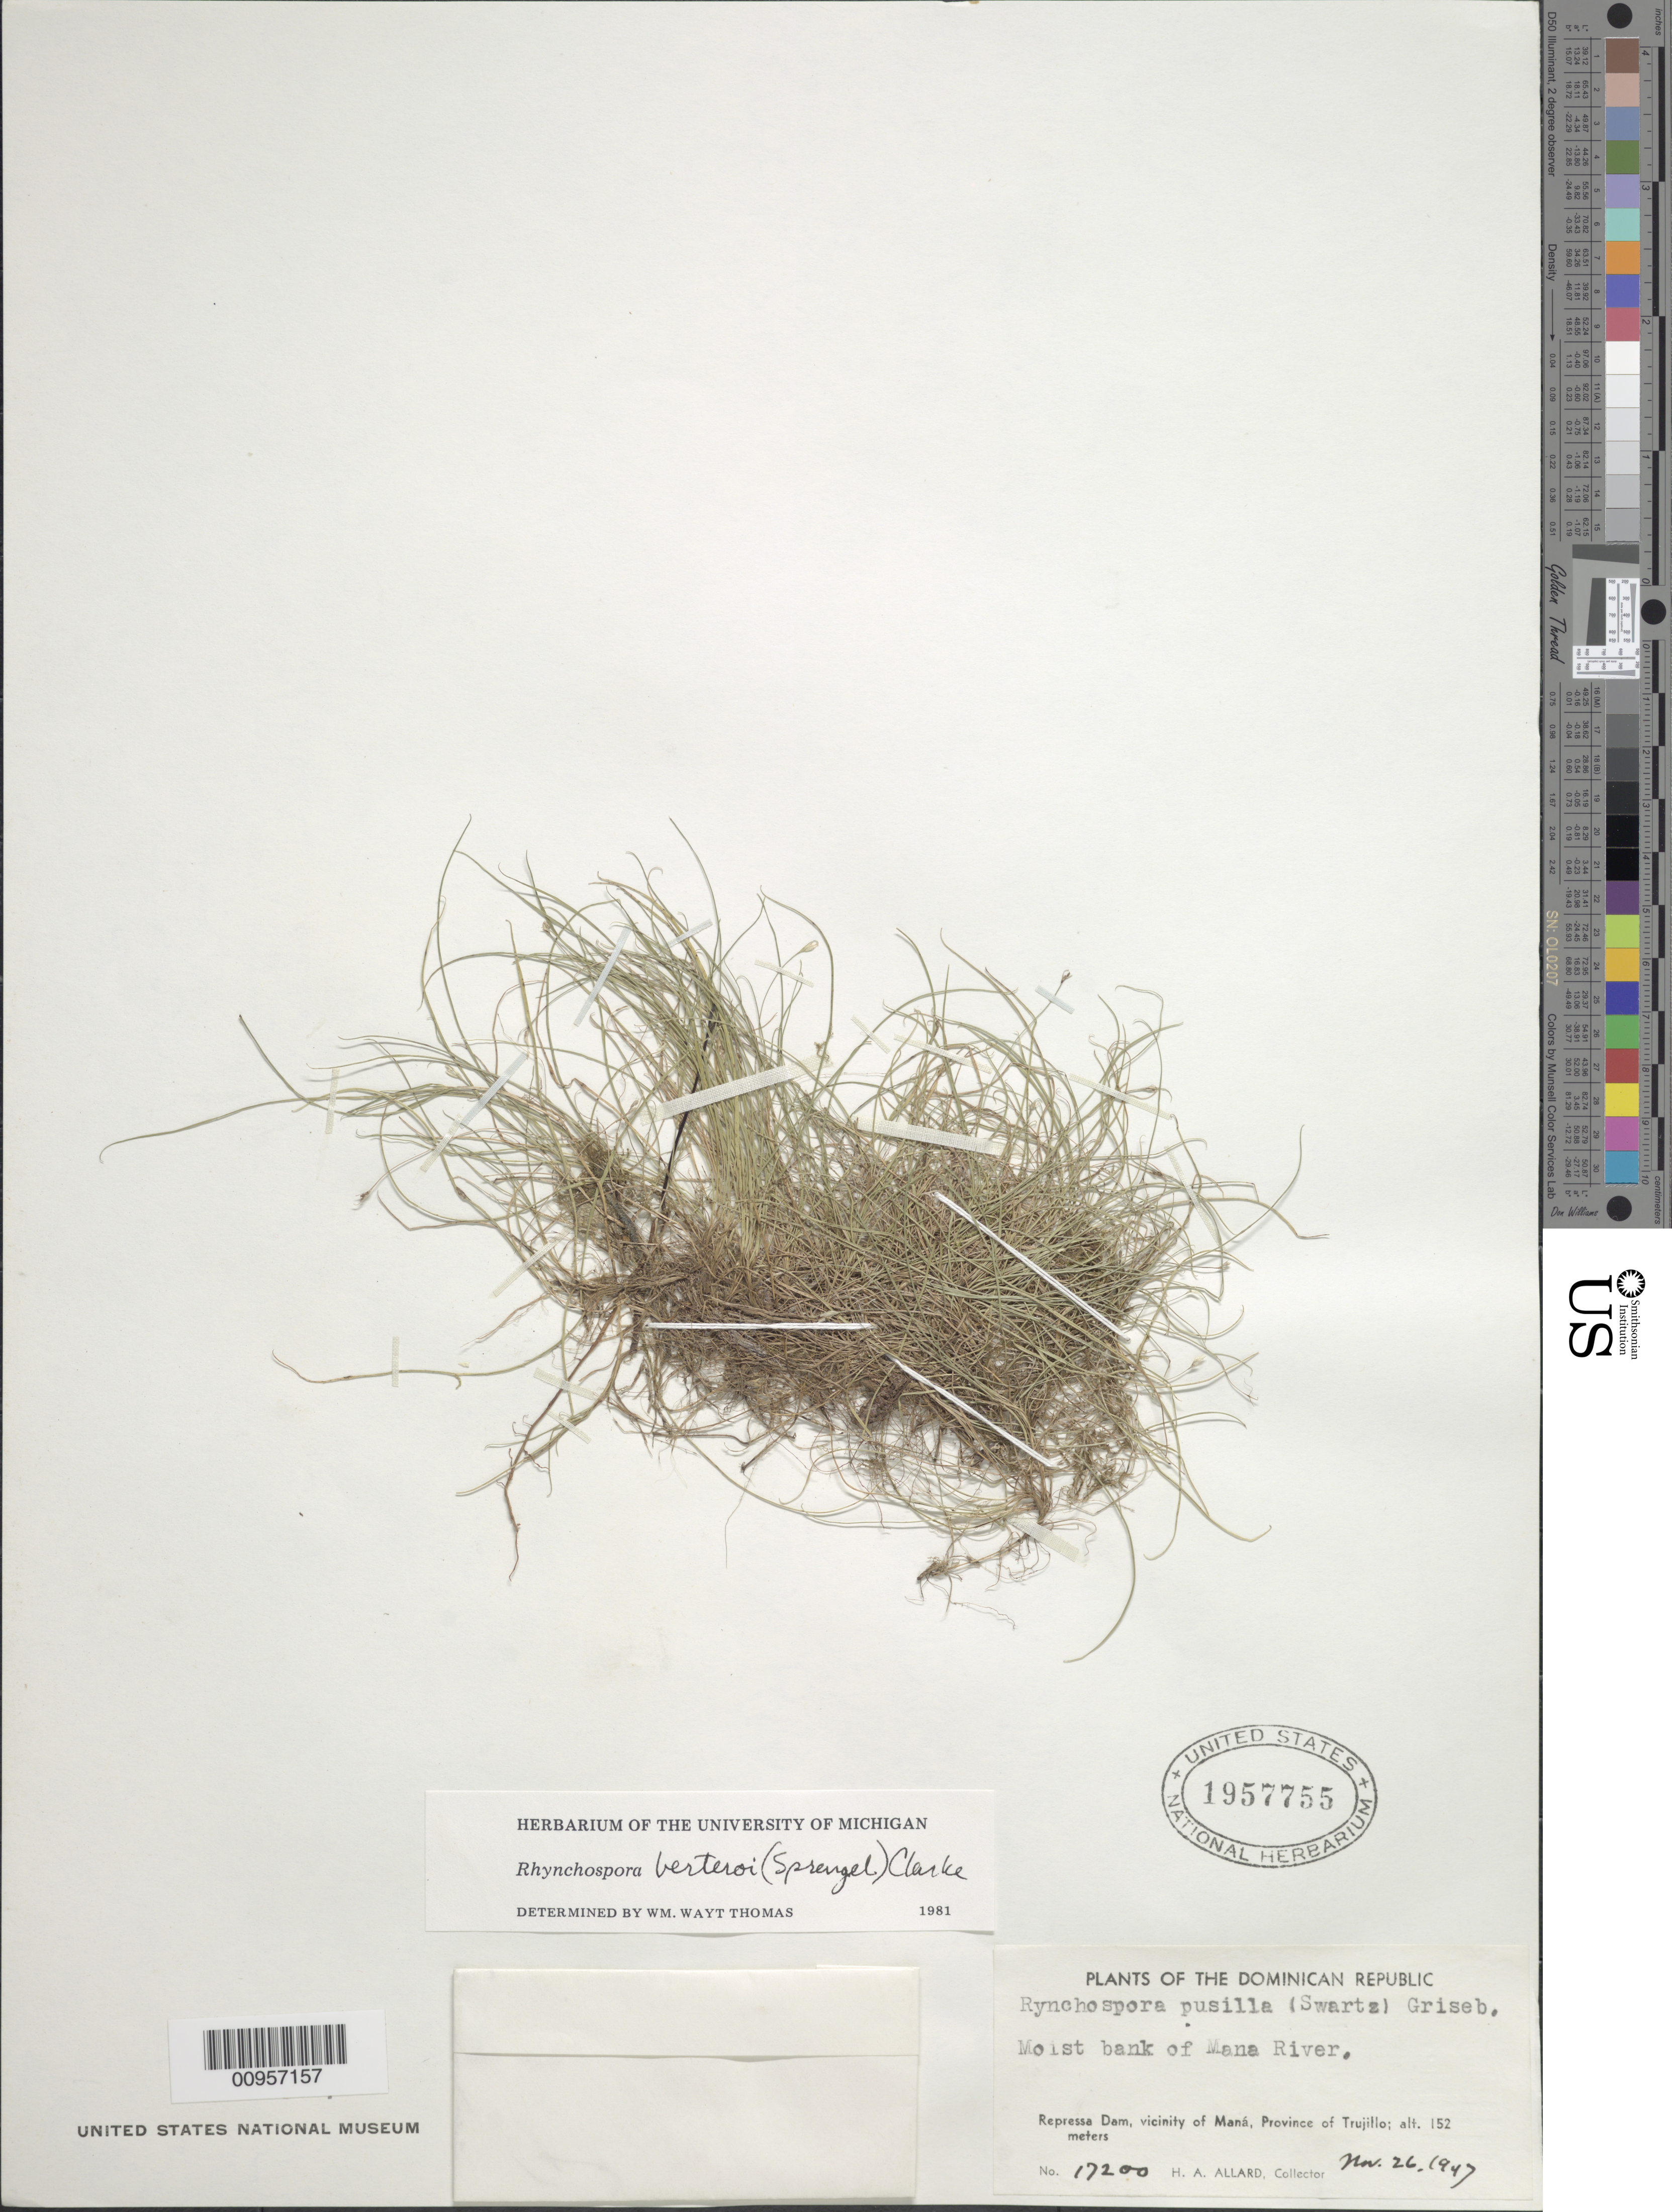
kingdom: Plantae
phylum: Tracheophyta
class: Liliopsida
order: Poales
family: Cyperaceae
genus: Rhynchospora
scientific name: Rhynchospora berteroi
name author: (Spreng.) C.B. Clarke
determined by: Thomas, W. W., (NY), New York Botanical Garden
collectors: H. A. Allard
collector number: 17200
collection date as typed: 26 Nov 1947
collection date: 1947-11-26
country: Dominican Republic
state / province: Santo Domingo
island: Hispaniola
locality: Repressa Dam, vicinity of Maná, bank of Maná River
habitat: Moist bank of river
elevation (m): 152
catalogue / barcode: US 1957755